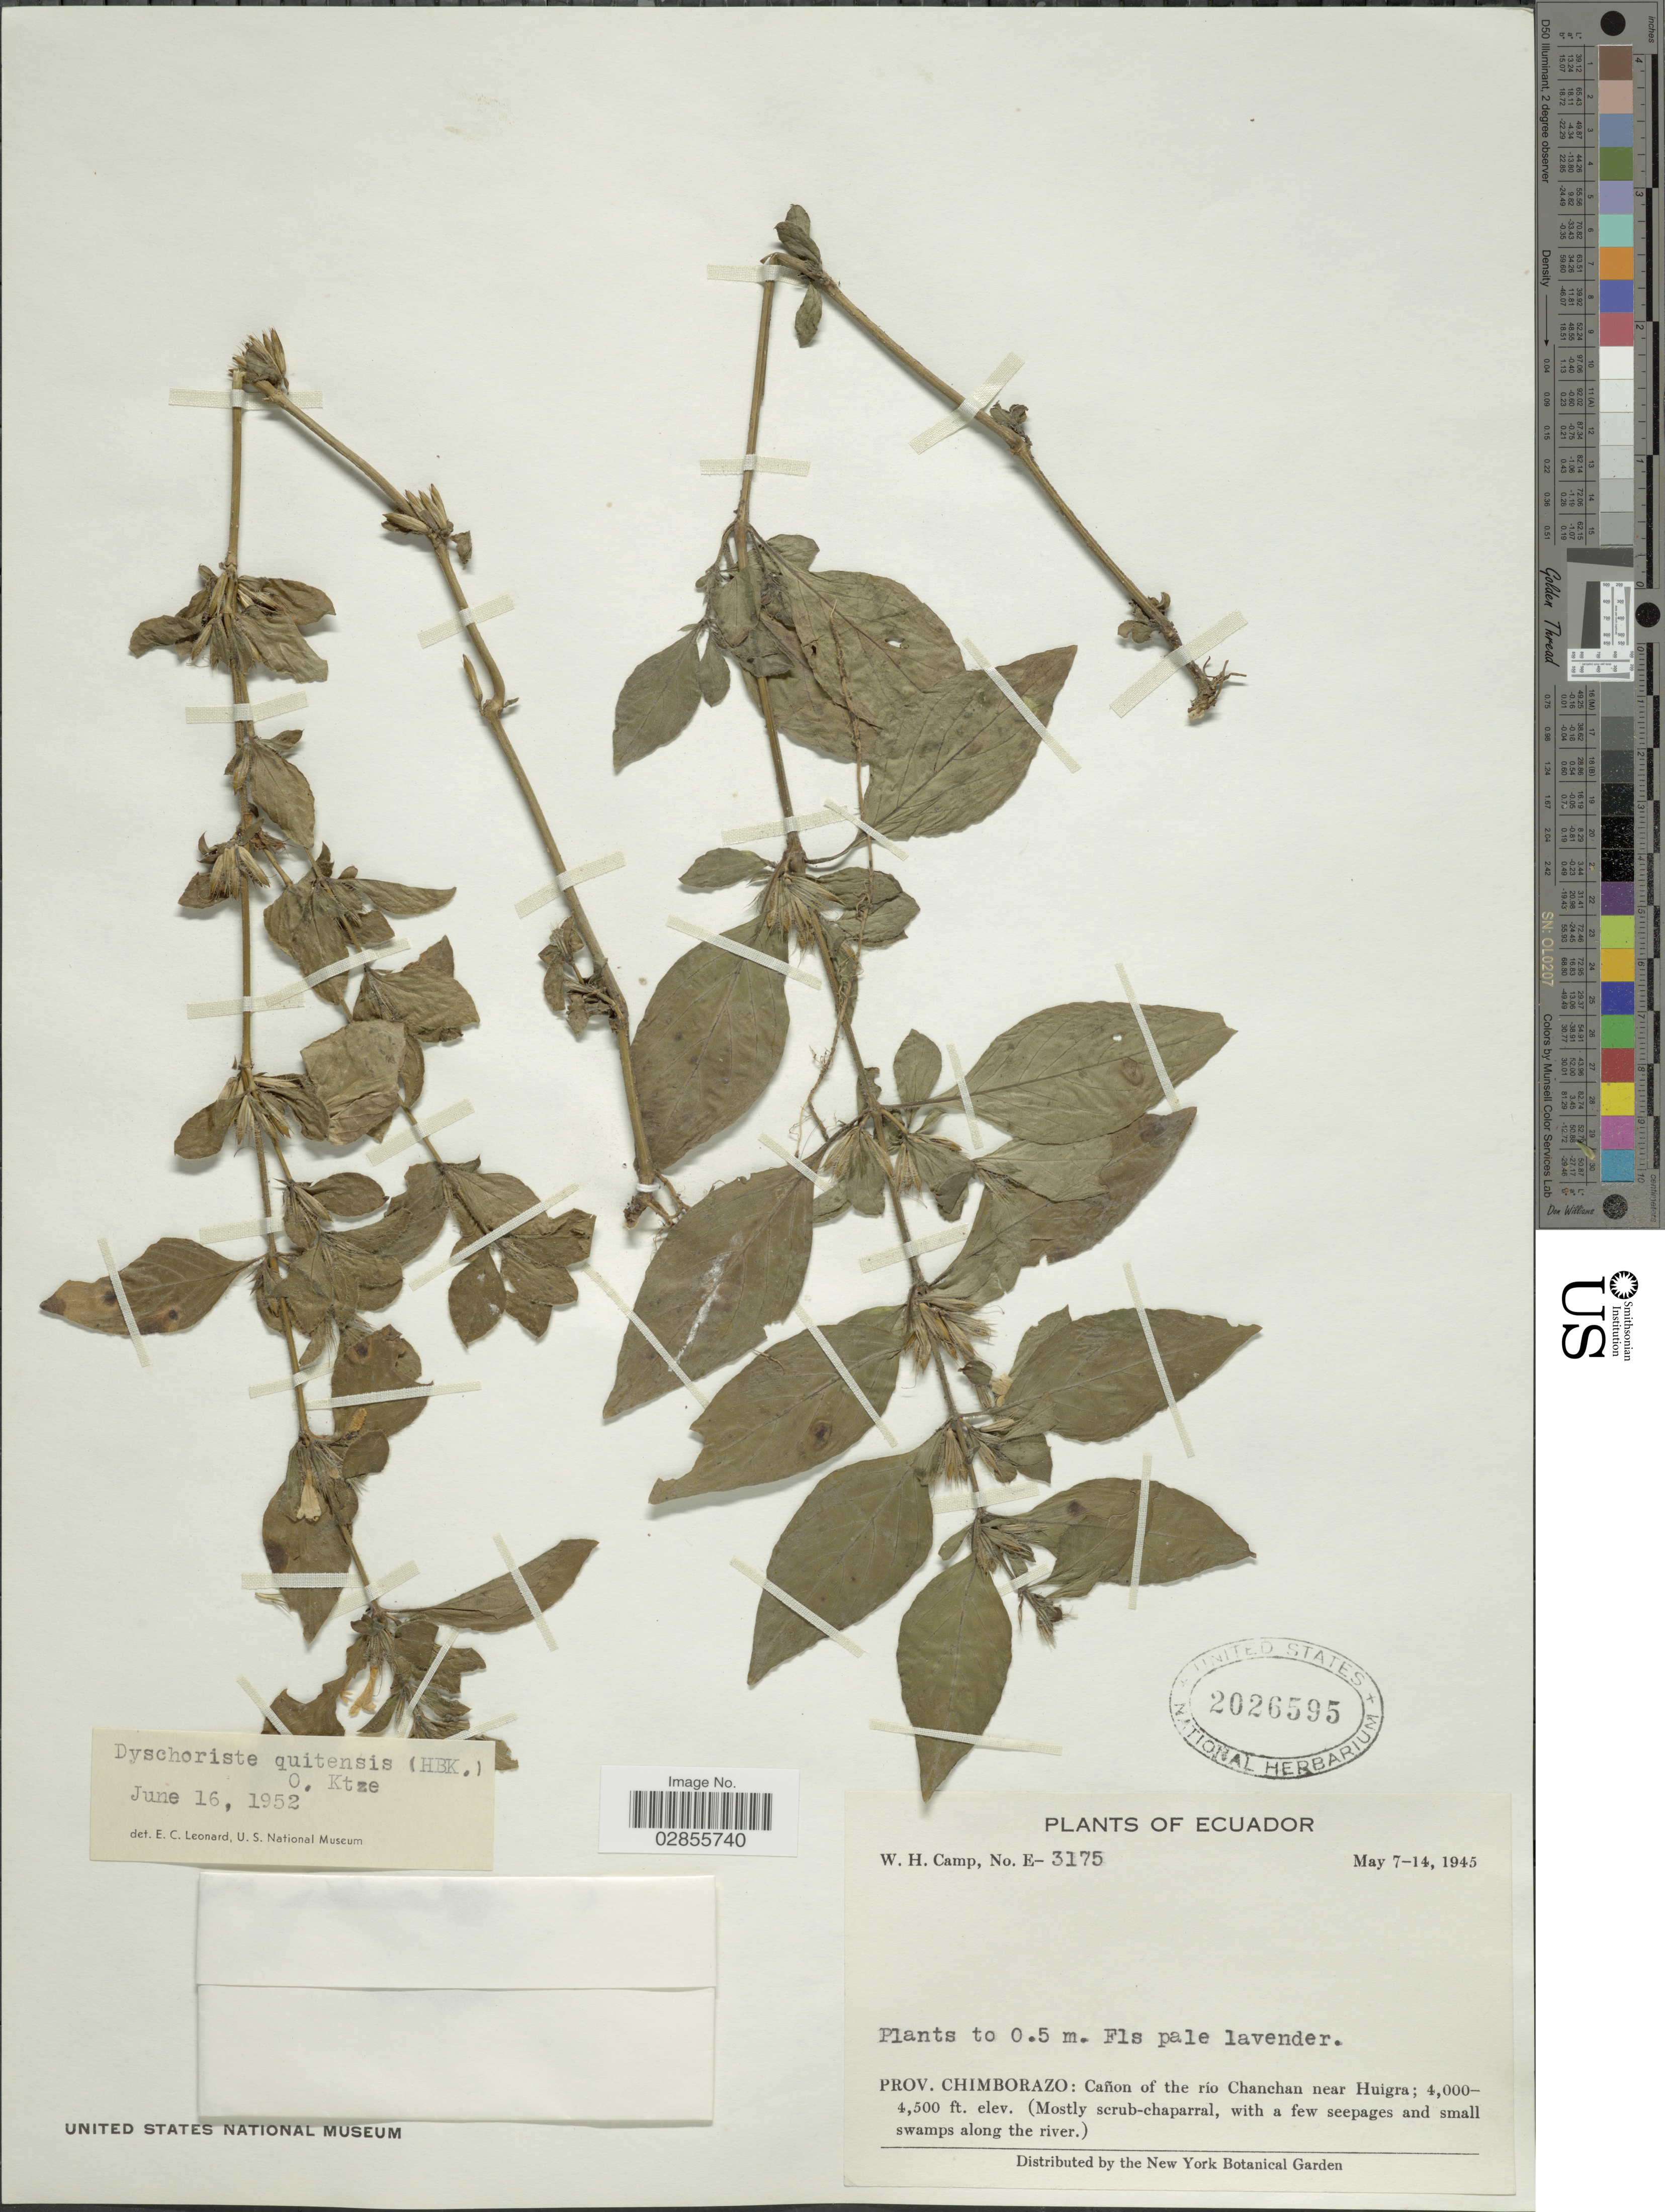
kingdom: Plantae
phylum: Tracheophyta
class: Magnoliopsida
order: Lamiales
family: Acanthaceae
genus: Dyschoriste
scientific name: Dyschoriste quitensis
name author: (Kunth) Kuntze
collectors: W. H. Camp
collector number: E-3175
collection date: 1945-05-07/1945-05-14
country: Ecuador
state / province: Chimborazo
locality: Cañon of the río Chanchan near Huigra.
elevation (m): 1219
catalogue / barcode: US 2026595